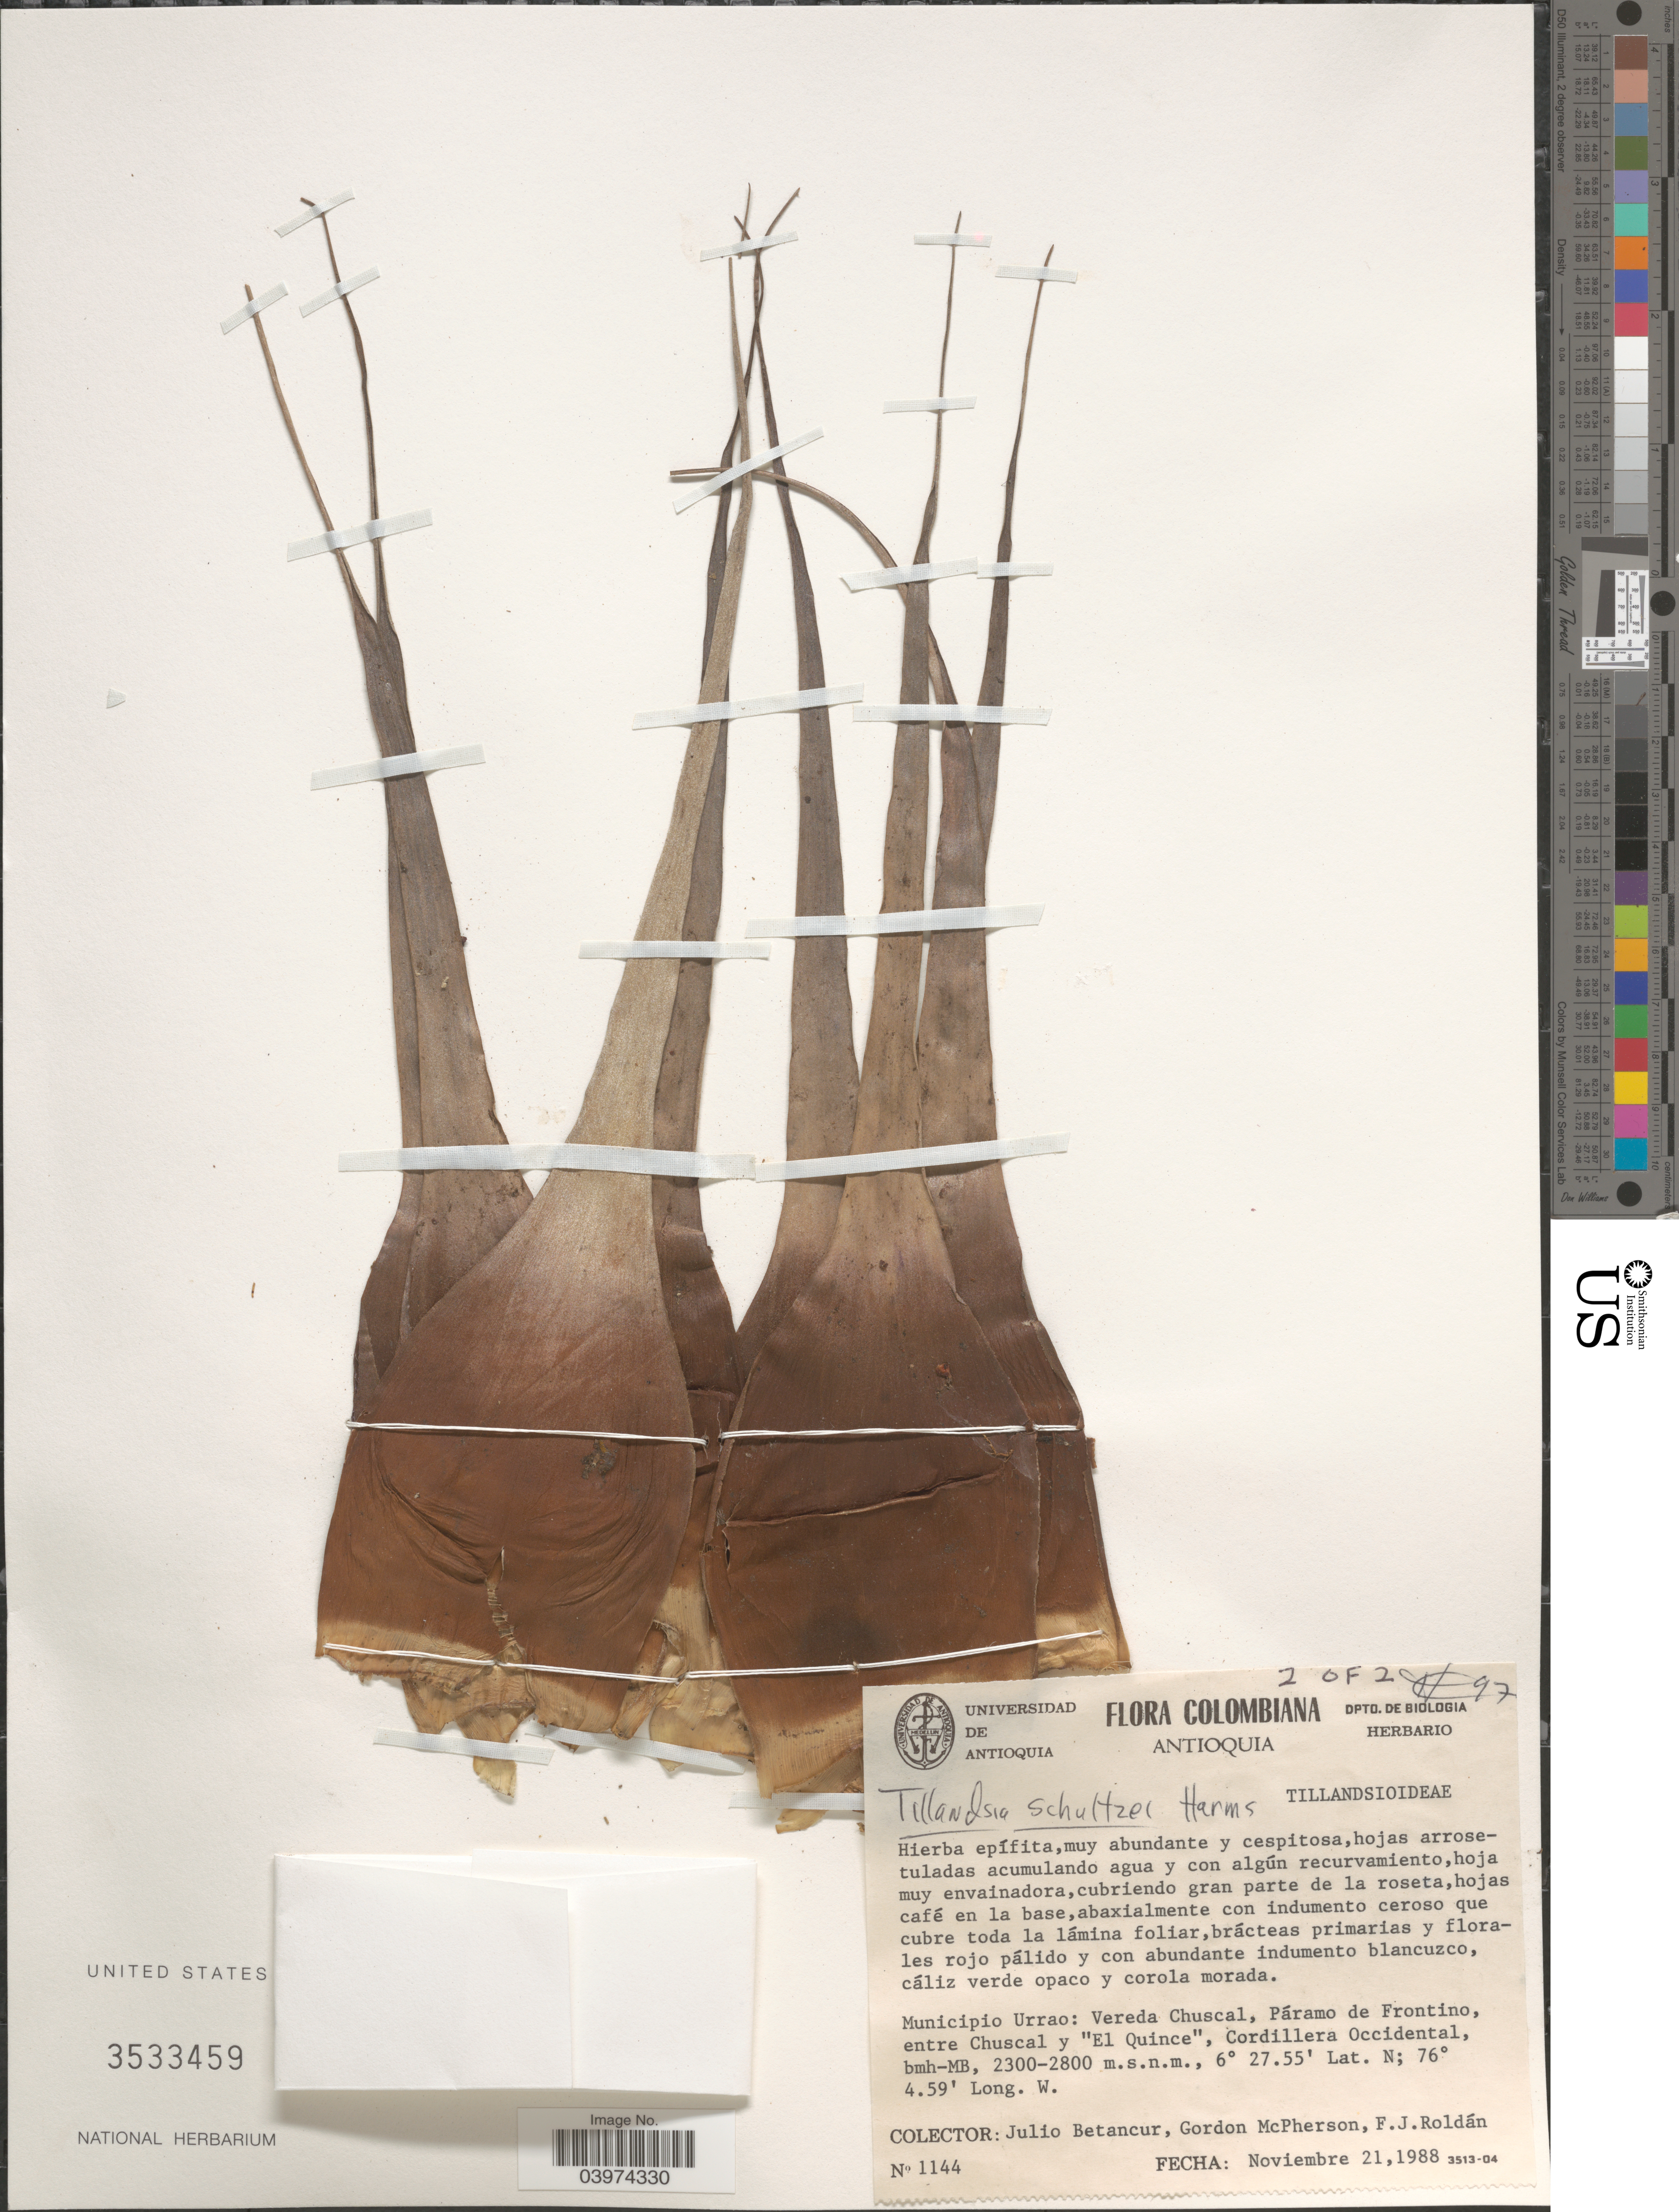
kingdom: Plantae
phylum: Tracheophyta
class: Liliopsida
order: Poales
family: Bromeliaceae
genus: Tillandsia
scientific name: Tillandsia schultzei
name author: Harms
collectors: J. Betancur, G. McPherson & F. J. Roldán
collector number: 1144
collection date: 1988-11-21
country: Colombia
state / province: Antioquia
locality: Municipio Urrao: Vereda Chuscal, Páramo de Frontino, entre Chuscal y "El Quince", Cordillera Occidental.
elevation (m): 2300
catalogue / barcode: US 3533459